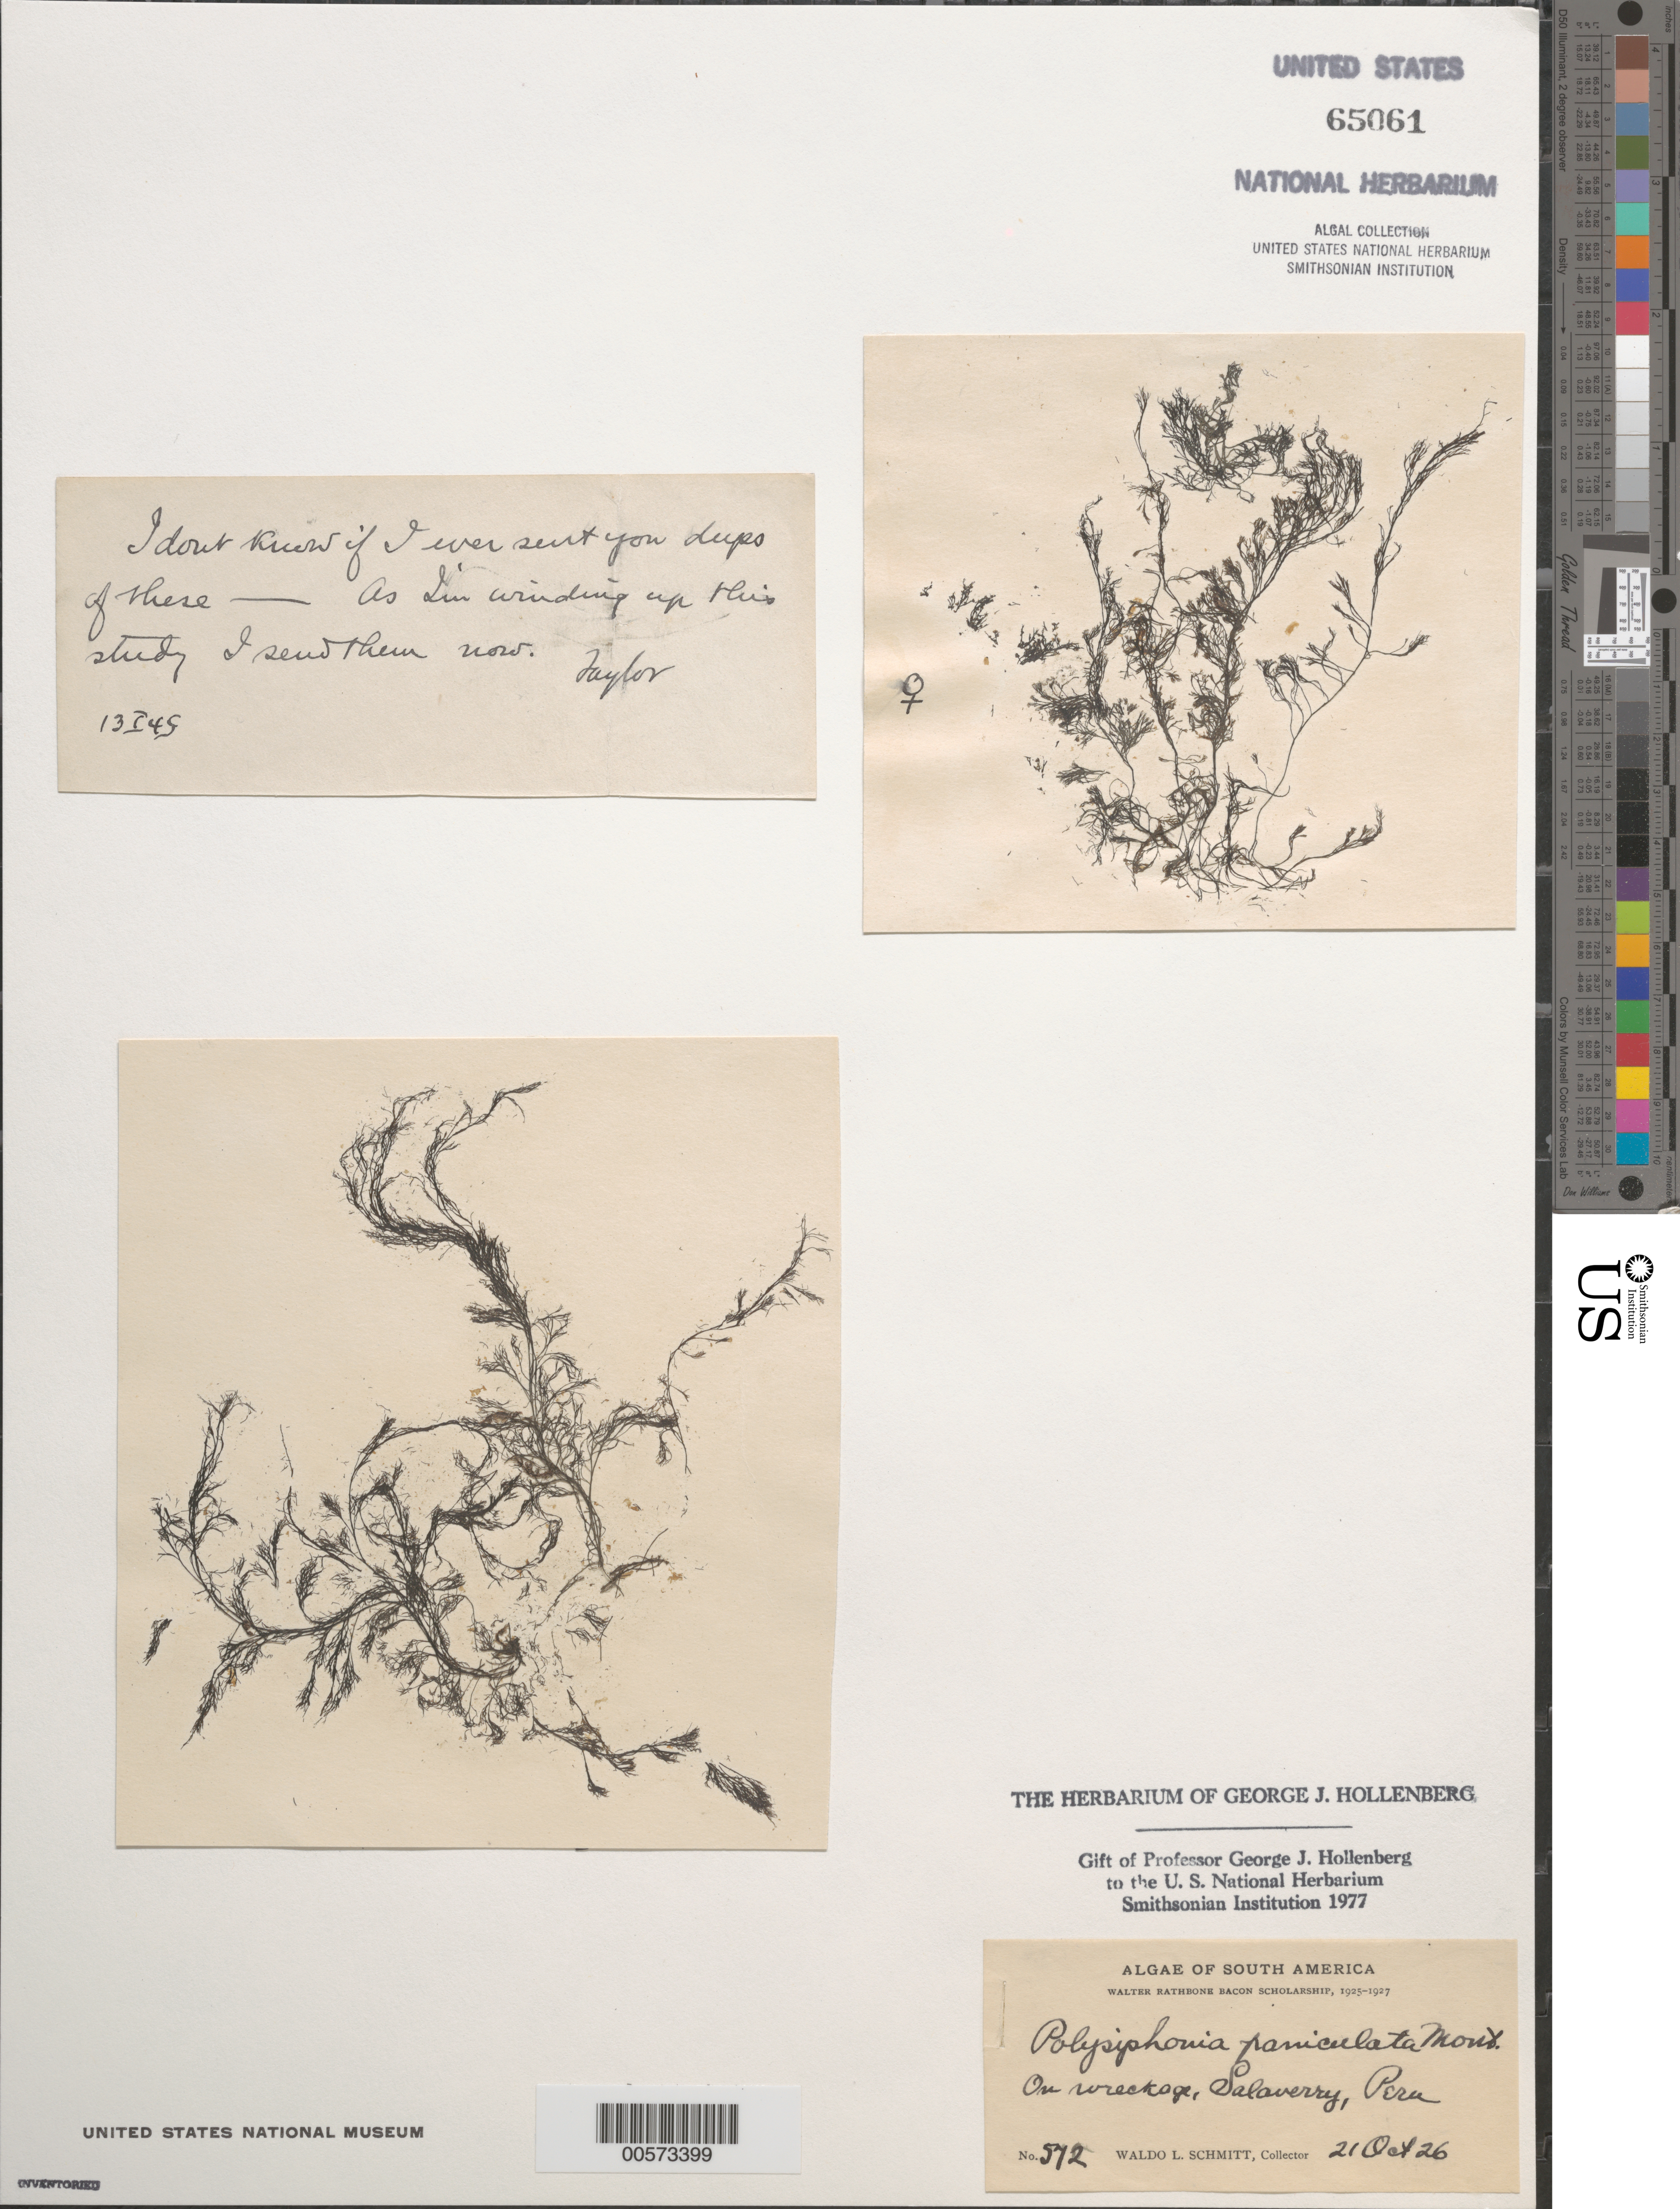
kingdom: Plantae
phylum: Rhodophyta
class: Florideophyceae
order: Ceramiales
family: Rhodomelaceae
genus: Eutrichosiphonia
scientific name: Eutrichosiphonia paniculata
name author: (Mont.) D.E.Bustamante & T.O. Cho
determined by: Algae name updating Project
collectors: W. L. Schmitt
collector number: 572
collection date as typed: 21 Oct 1926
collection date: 1926-10-21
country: Peru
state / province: La Libertad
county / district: Trujillo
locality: Salaverry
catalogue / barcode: US 65061